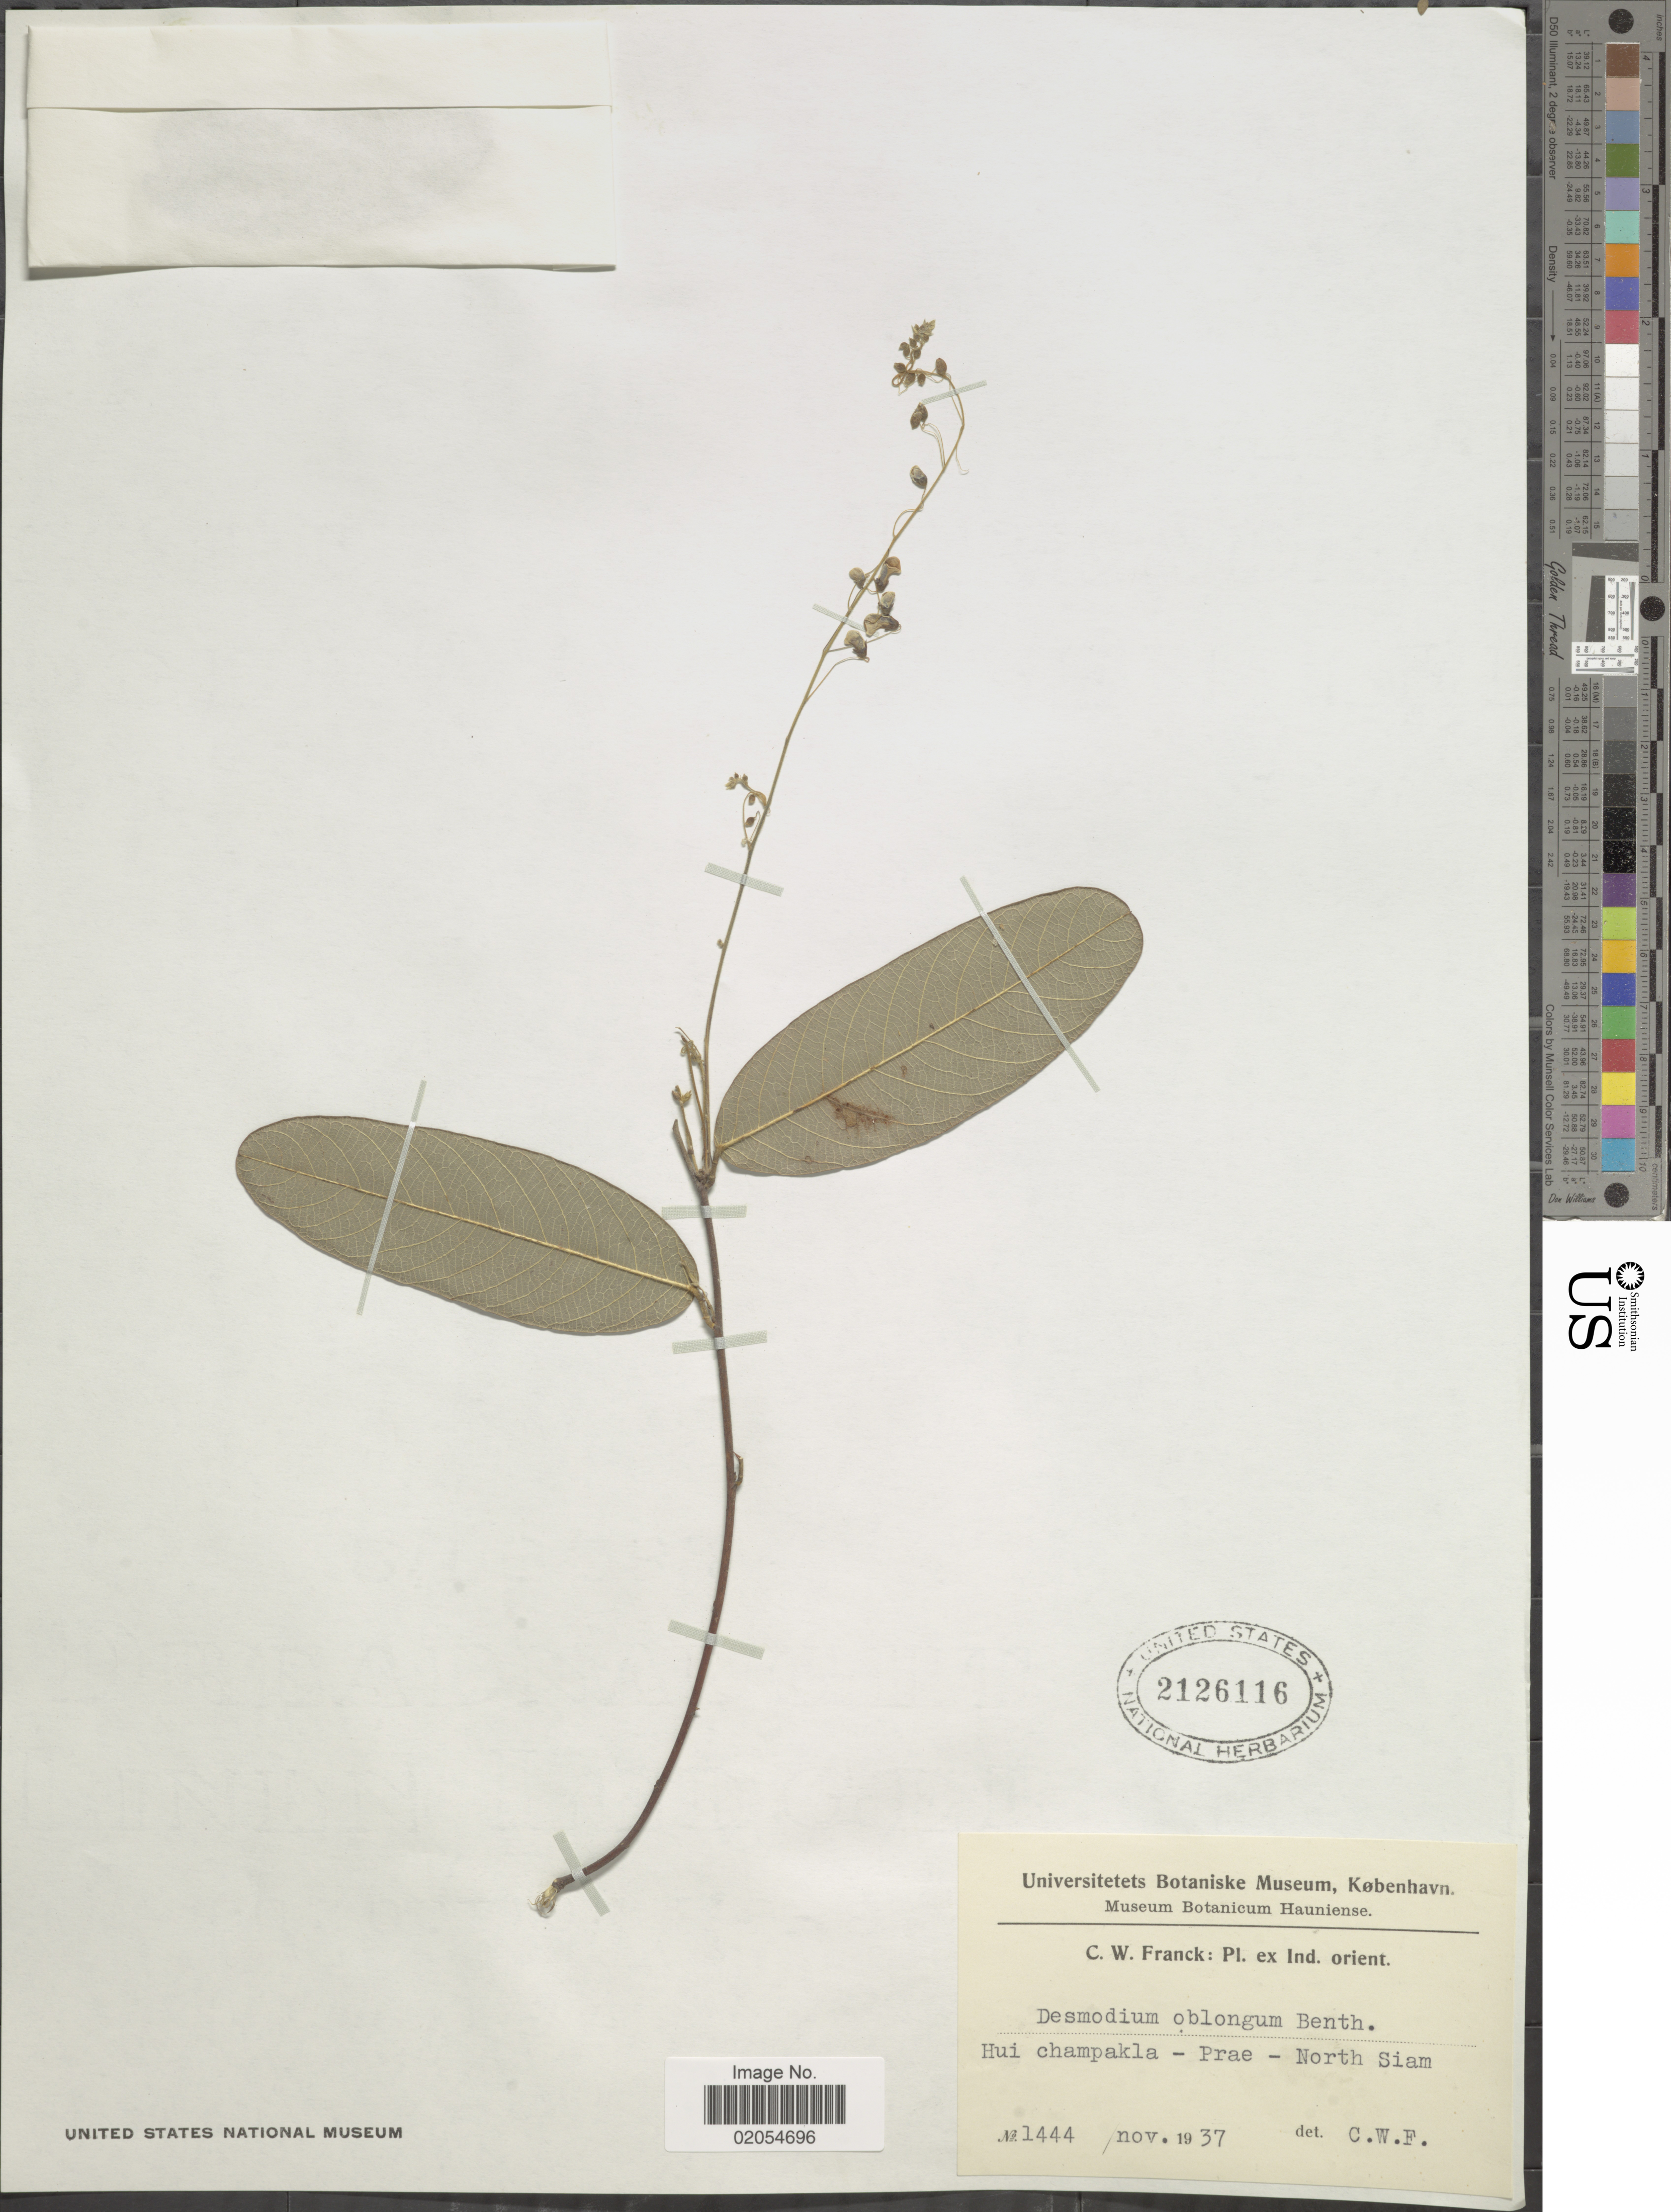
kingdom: Plantae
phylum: Tracheophyta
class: Magnoliopsida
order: Fabales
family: Fabaceae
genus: Uraria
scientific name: Uraria oblonga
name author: (Wall. ex Benth.) H. Ohashi & K. Ohashi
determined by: Strong, Mark T., (BOT), Smithsonian Institution - National Museum of Natural History (UNITED STATES)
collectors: C. Franck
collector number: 1444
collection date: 1937-11-01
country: Thailand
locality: Ind. orient. Hui champakla - Prae - North Siam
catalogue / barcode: US 2126116